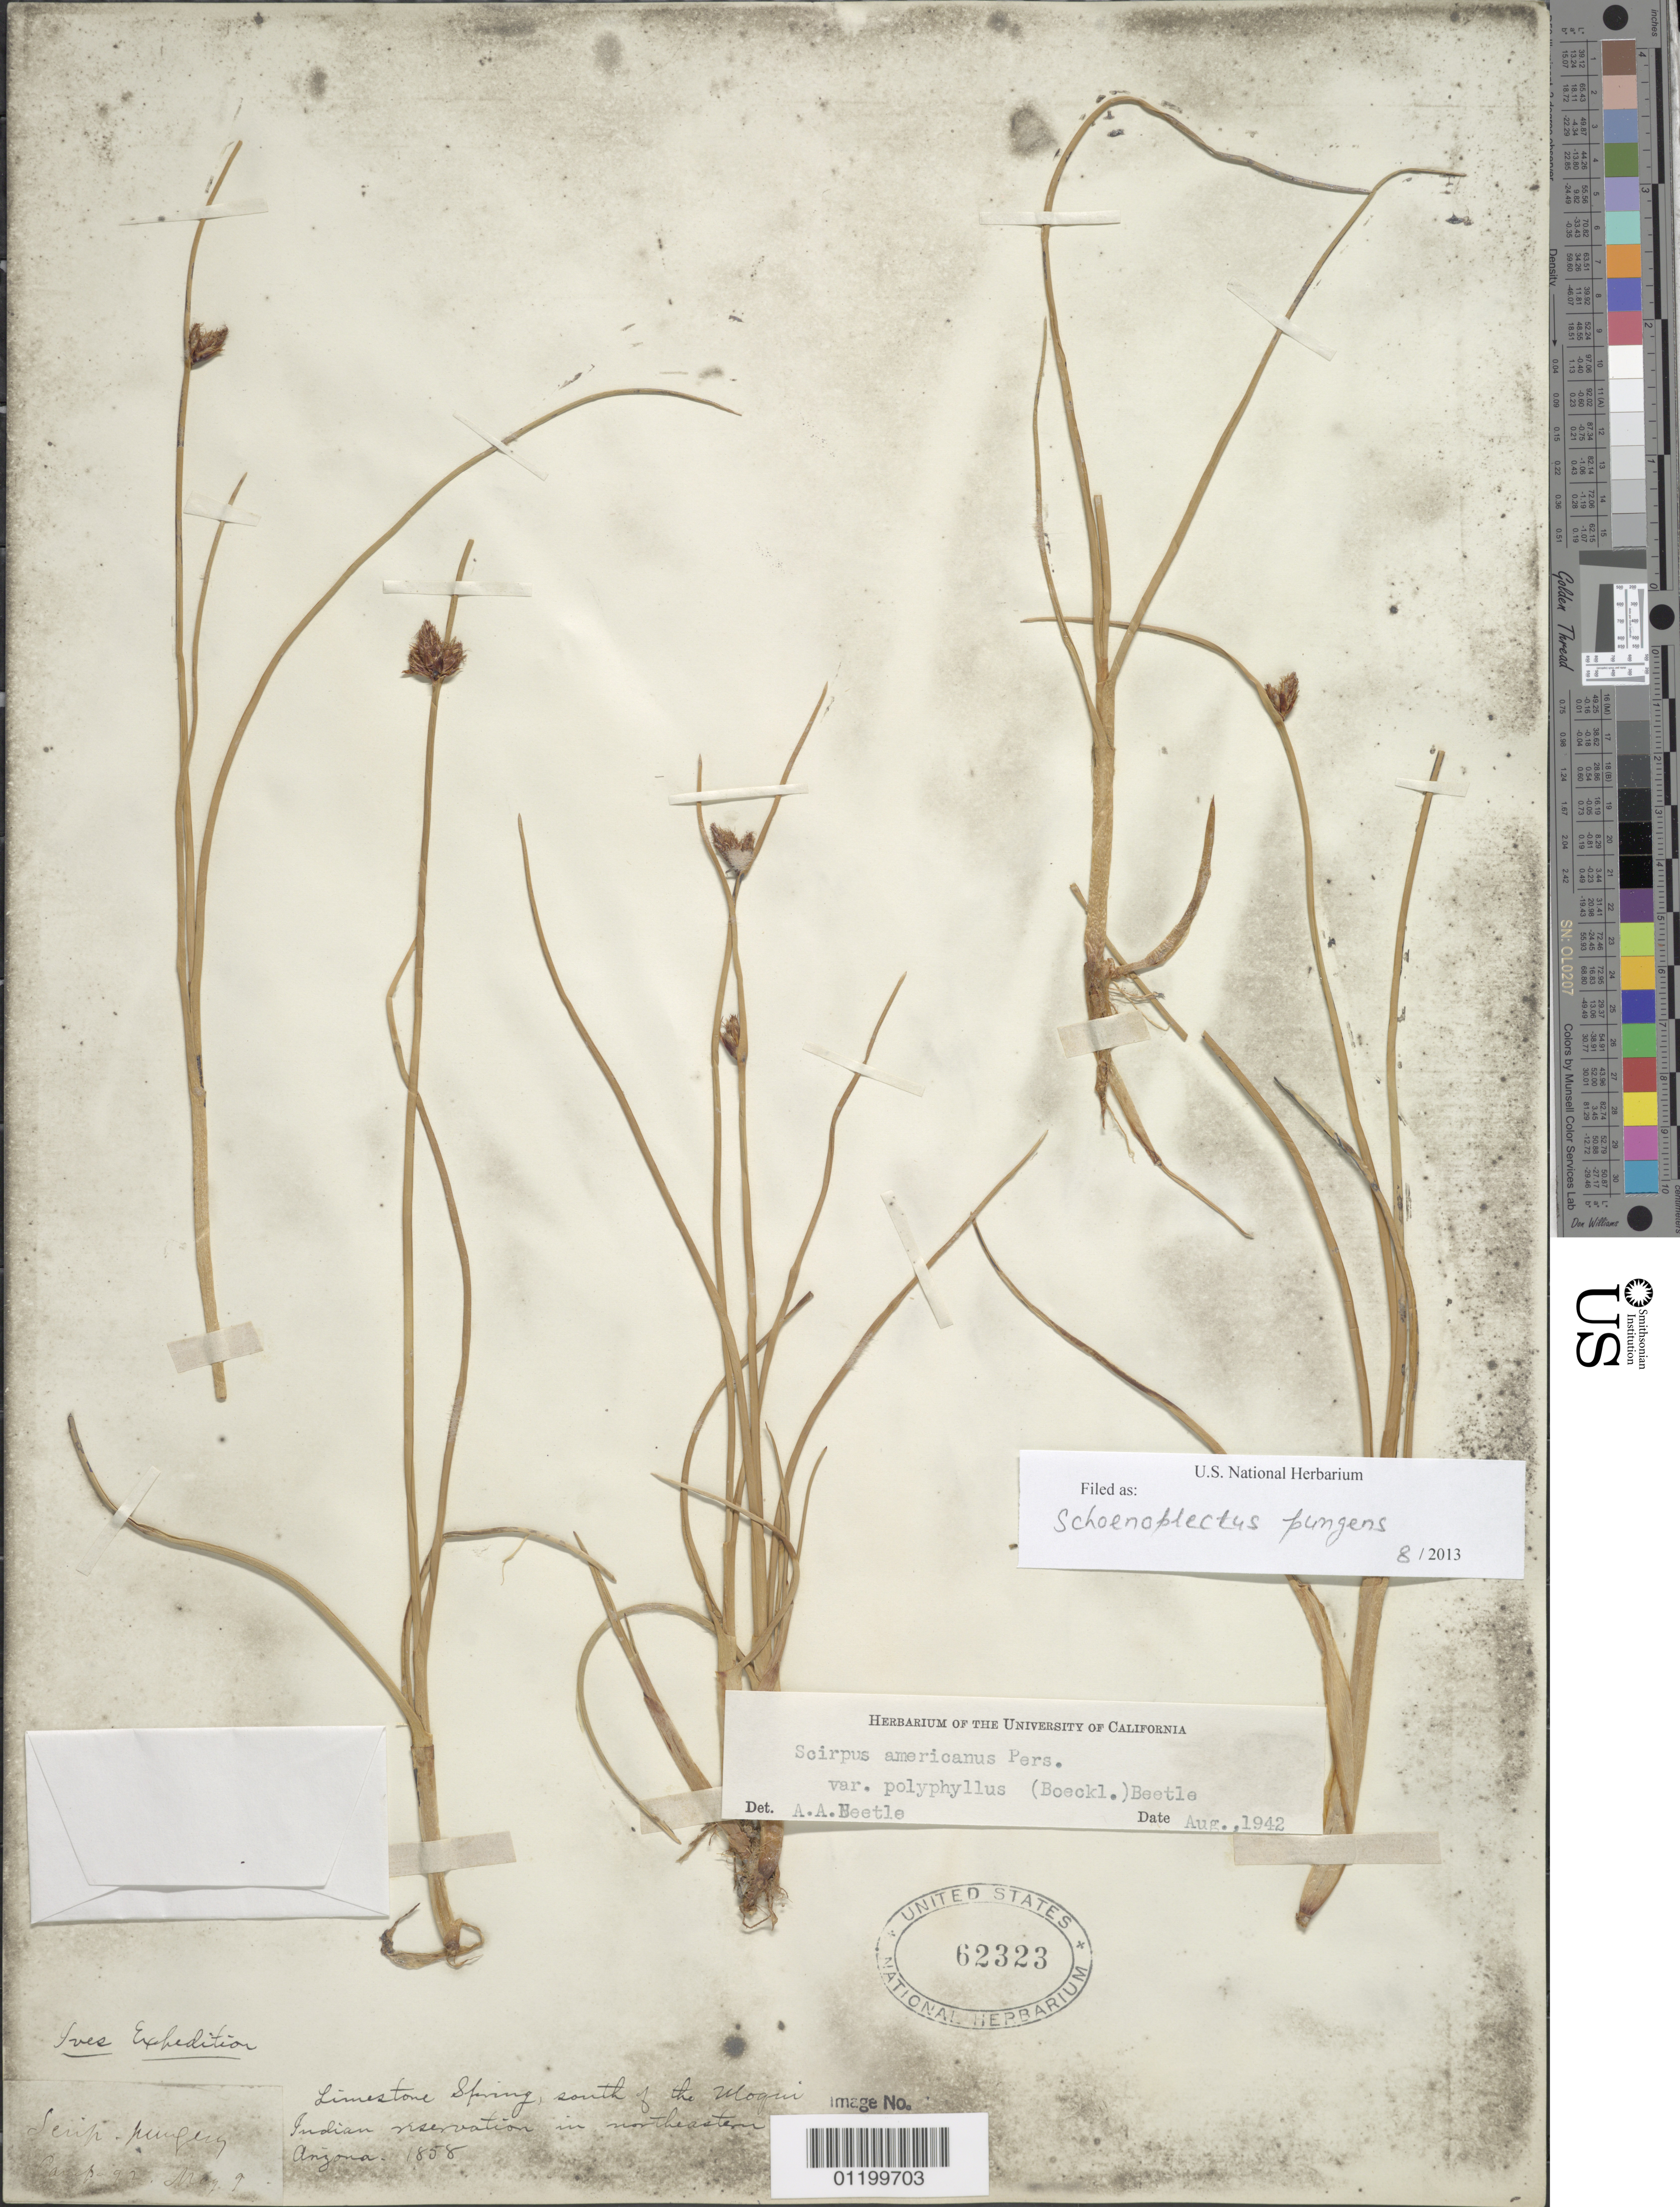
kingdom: Plantae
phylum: Tracheophyta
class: Liliopsida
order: Poales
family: Cyperaceae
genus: Schoenoplectus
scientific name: Schoenoplectus pungens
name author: (Vahl) Palla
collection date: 1858-05-09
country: United States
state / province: Arizona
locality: Camp 92, Limestone Spring, south of the Moquin Indian Reservation in northeastern Arizona.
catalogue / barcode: US 62323